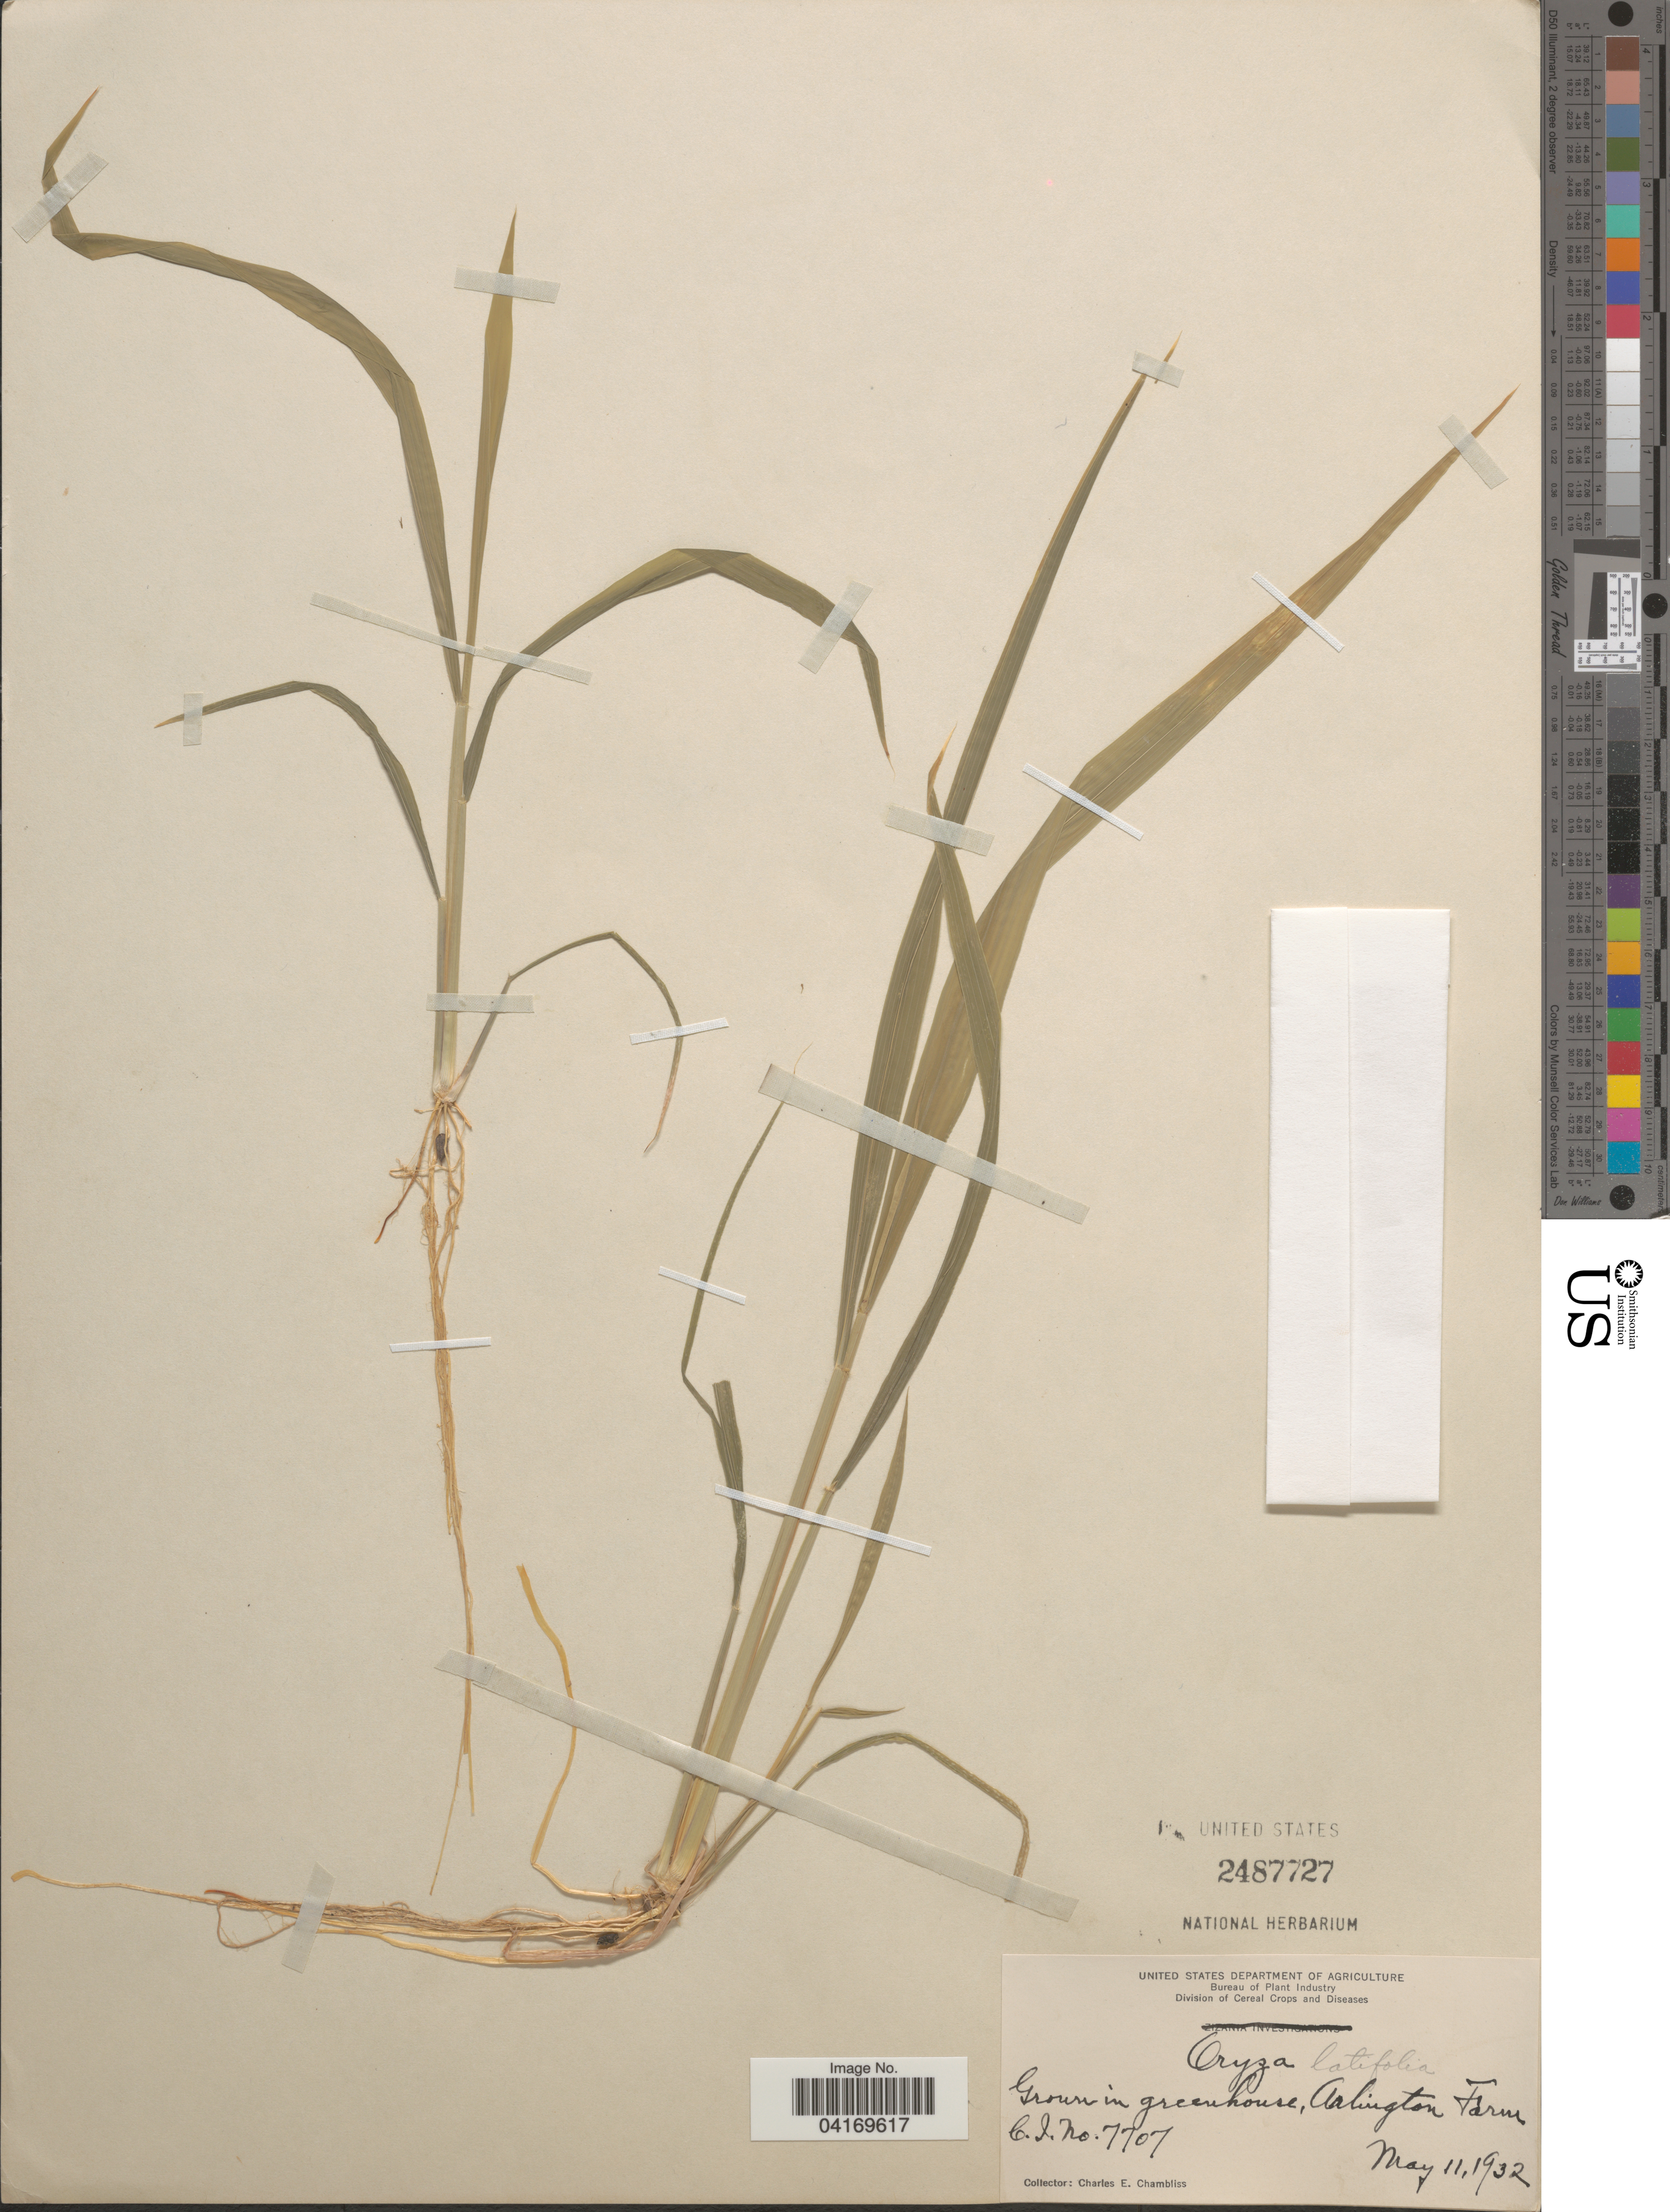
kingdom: Plantae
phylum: Tracheophyta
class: Liliopsida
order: Poales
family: Poaceae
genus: Oryza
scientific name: Oryza latifolia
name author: Desv.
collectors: C. Chambliss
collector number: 7707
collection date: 1932-05-11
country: United States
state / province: Virginia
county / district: Arlington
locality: In greenhouse, Arlington Farm.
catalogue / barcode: US 2487727